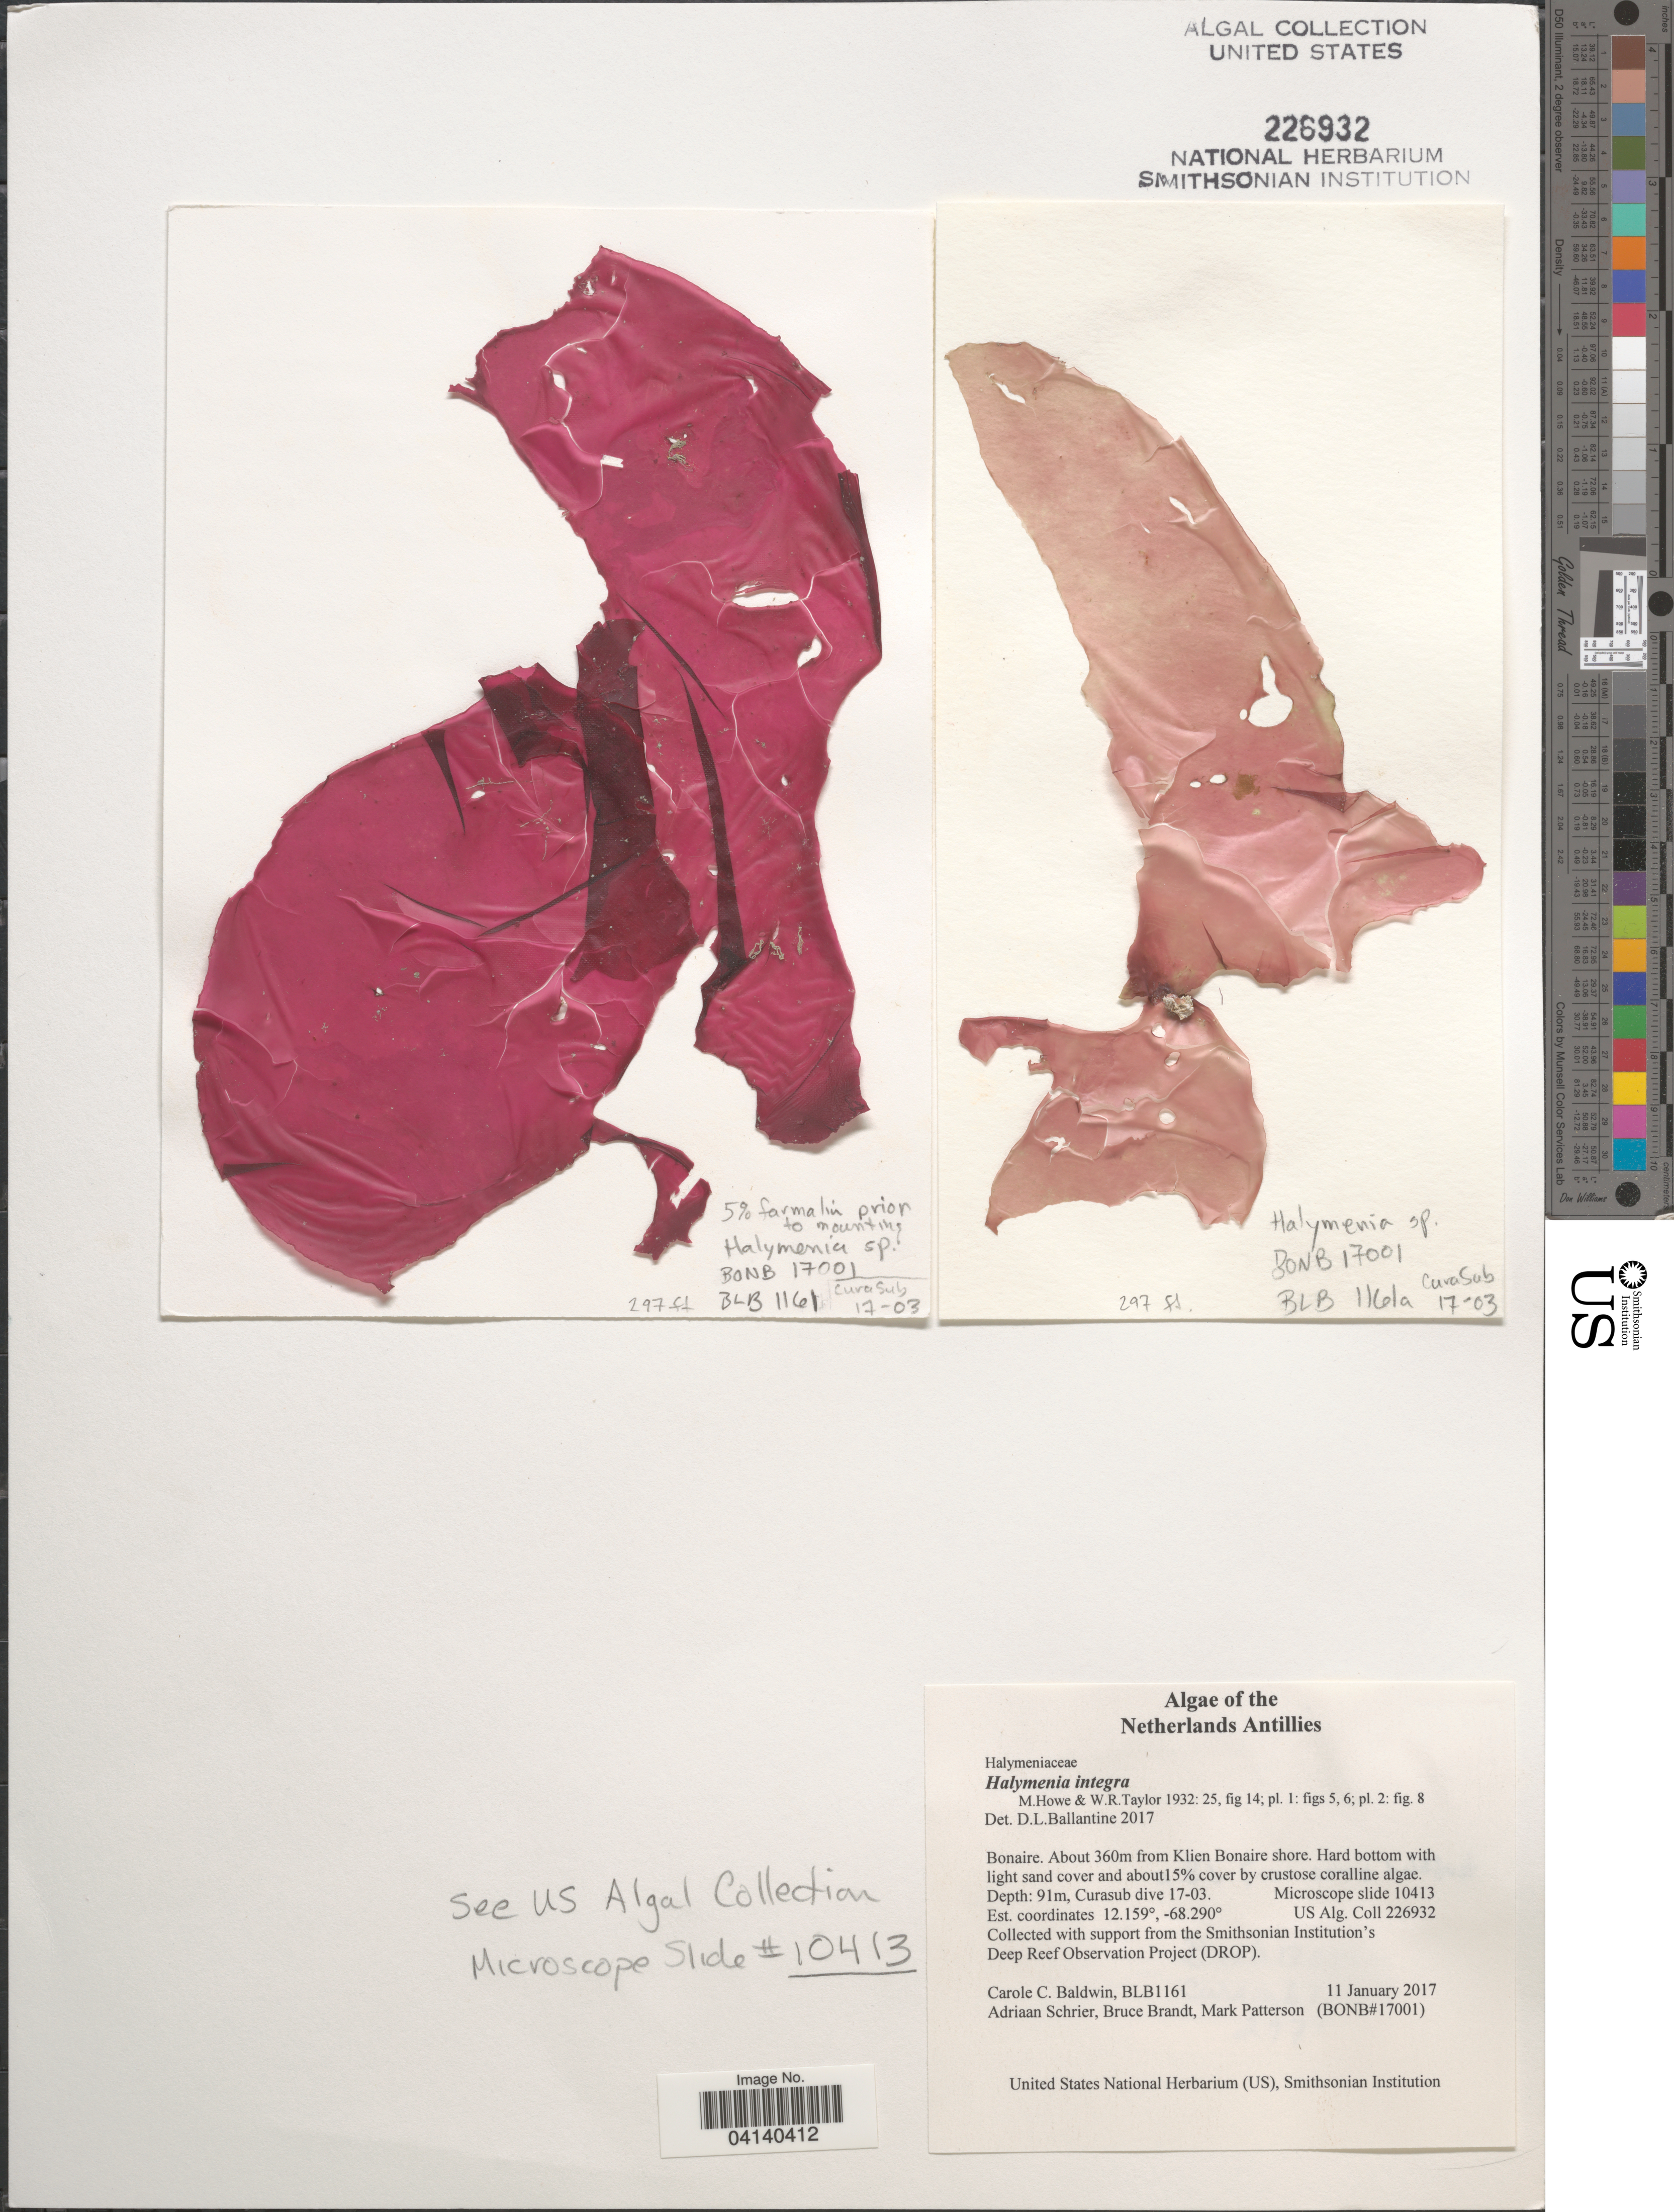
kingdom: Plantae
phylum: Rhodophyta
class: Florideophyceae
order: Halymeniales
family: Halymeniaceae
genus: Halymenia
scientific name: Halymenia integra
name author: M. Howe & W.R. Taylor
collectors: C. C. Baldwin, A. Schrier, B. Brandt & M. Patterson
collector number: BLB1161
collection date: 2017-01-11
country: Netherlands Antilles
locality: Bonaire. From Klien Bonaire shore.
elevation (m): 360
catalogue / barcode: US 226932